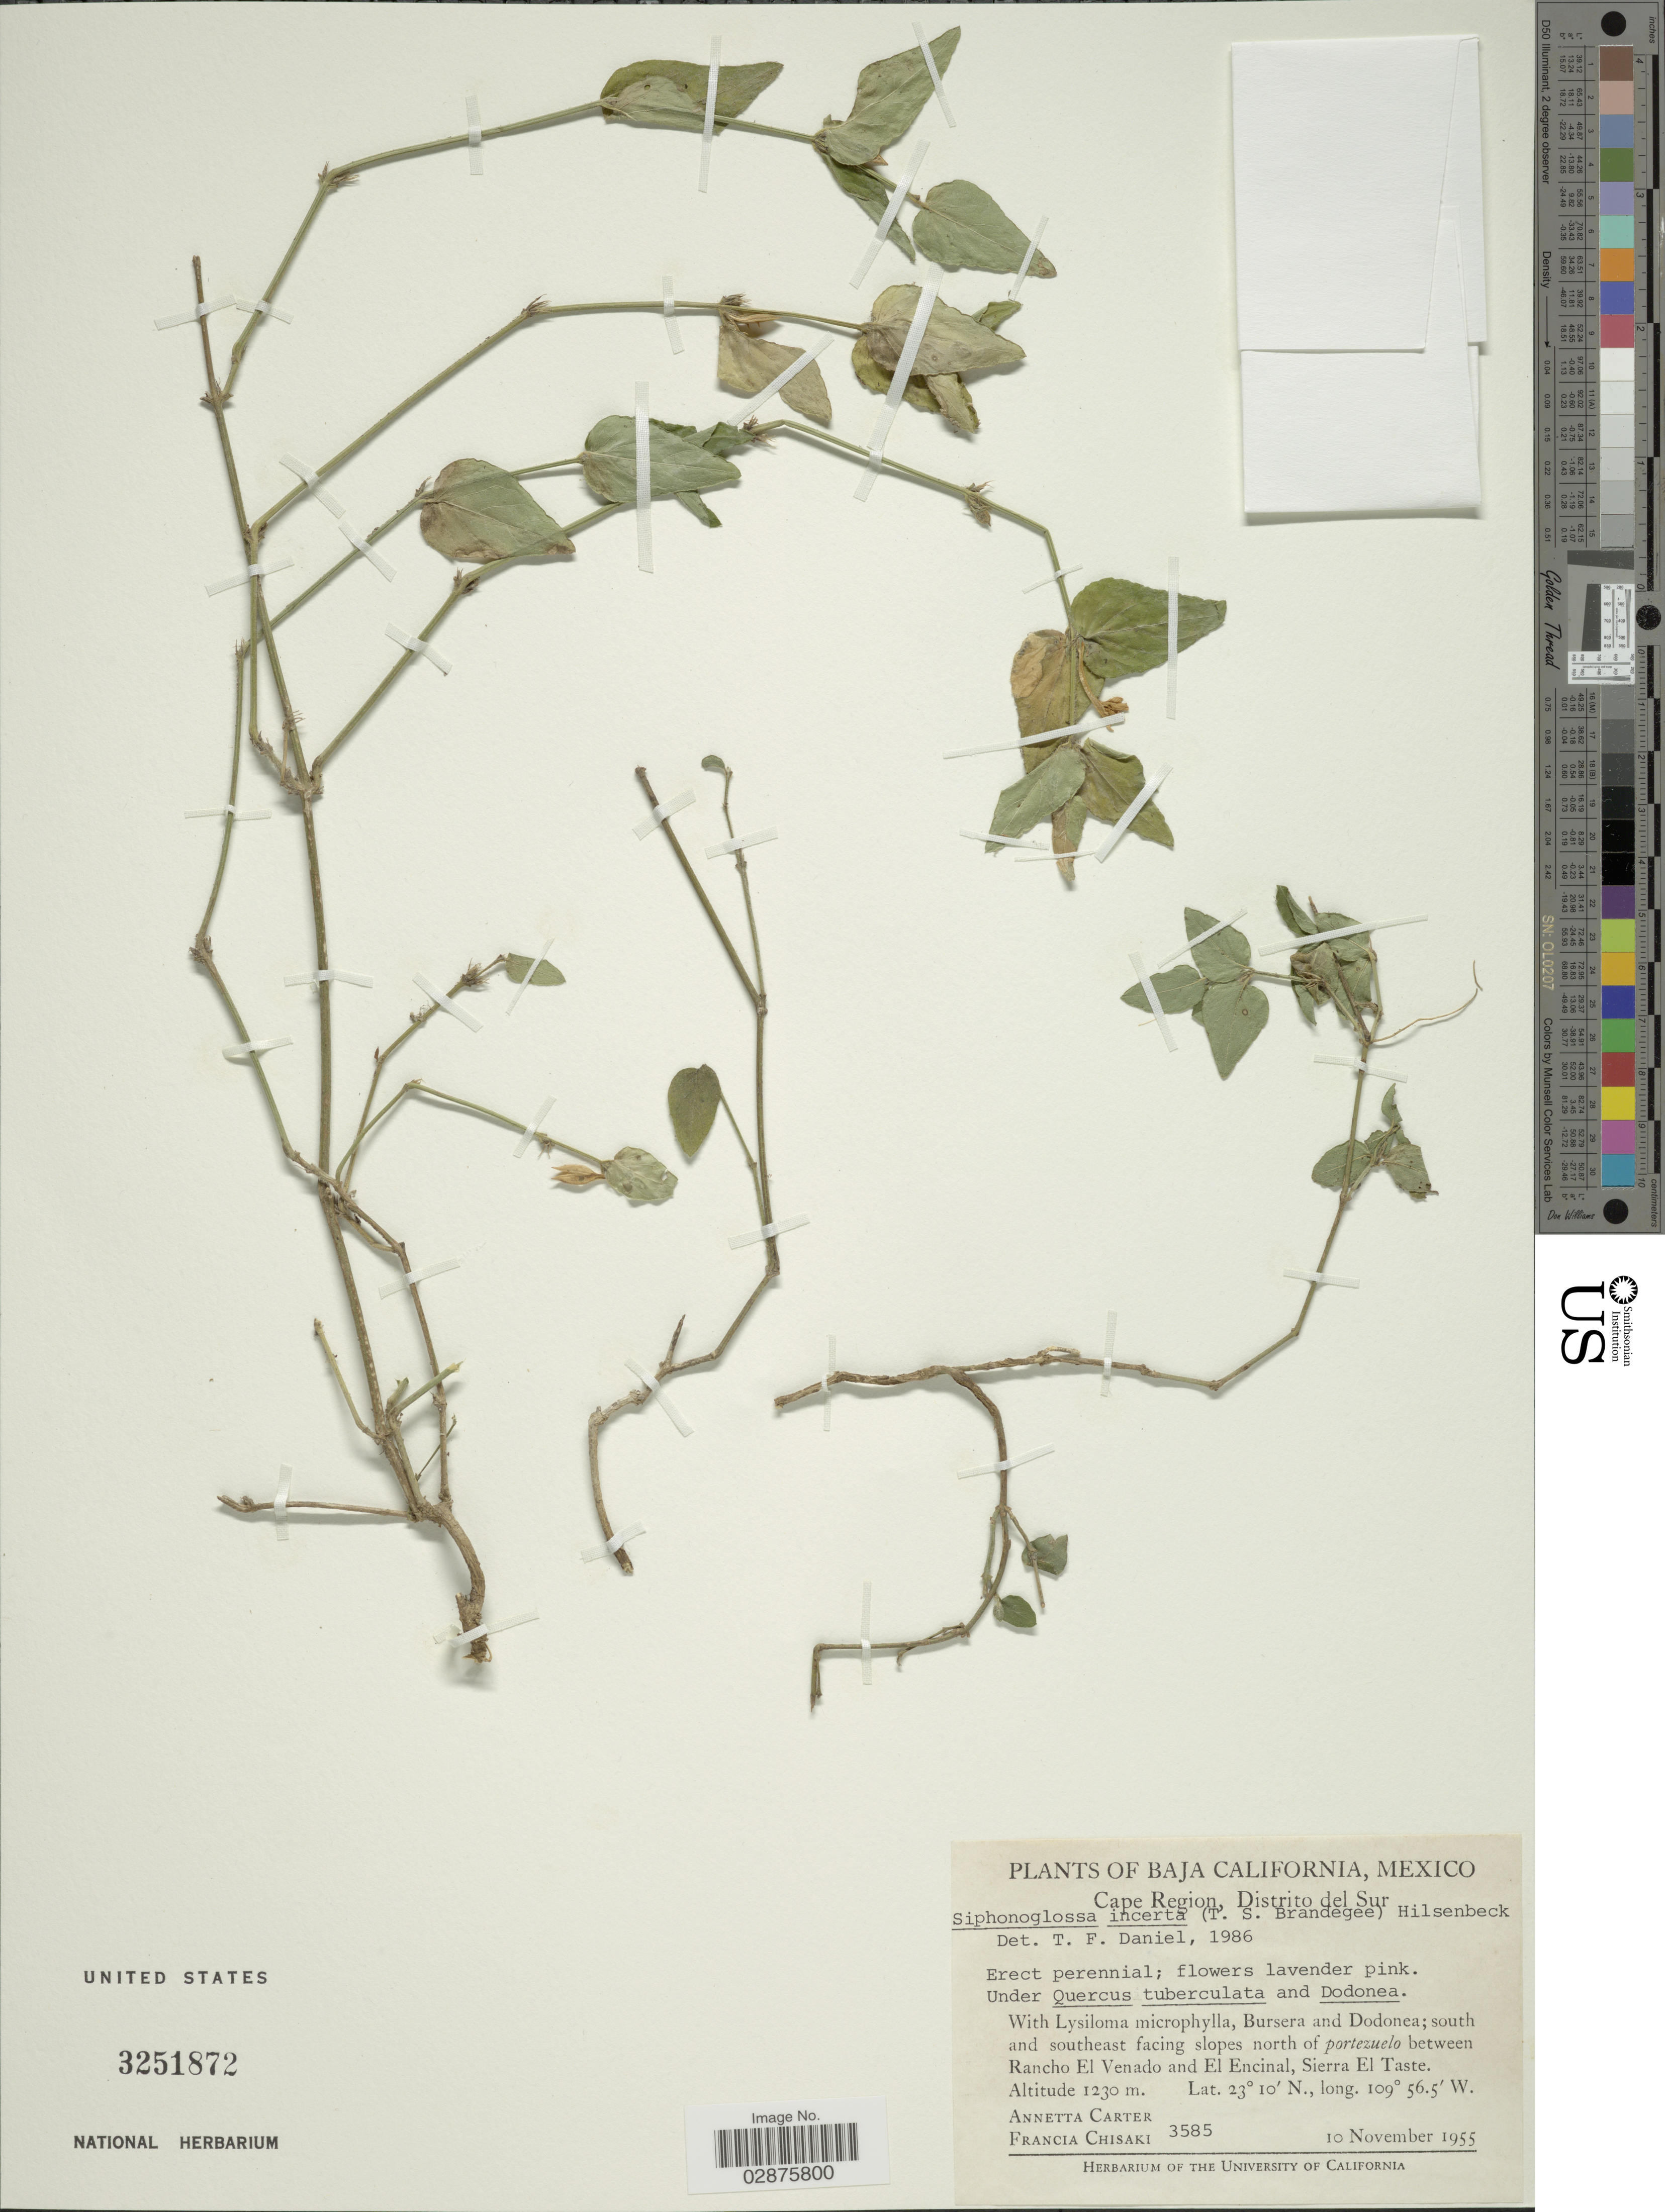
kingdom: Plantae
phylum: Tracheophyta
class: Magnoliopsida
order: Lamiales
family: Acanthaceae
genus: Justicia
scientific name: Justicia austrocapensis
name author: T.F. Daniel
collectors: A. Carter & F. Chisaki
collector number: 3585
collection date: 1955-11-10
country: Mexico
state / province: Baja California Sur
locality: Cape Region, Distrito del Sur, South and southeast facing slopes north of portezuelo between Rancho El Venado and El Encinal, Sierra El Taste.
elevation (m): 1230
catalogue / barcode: US 3251872